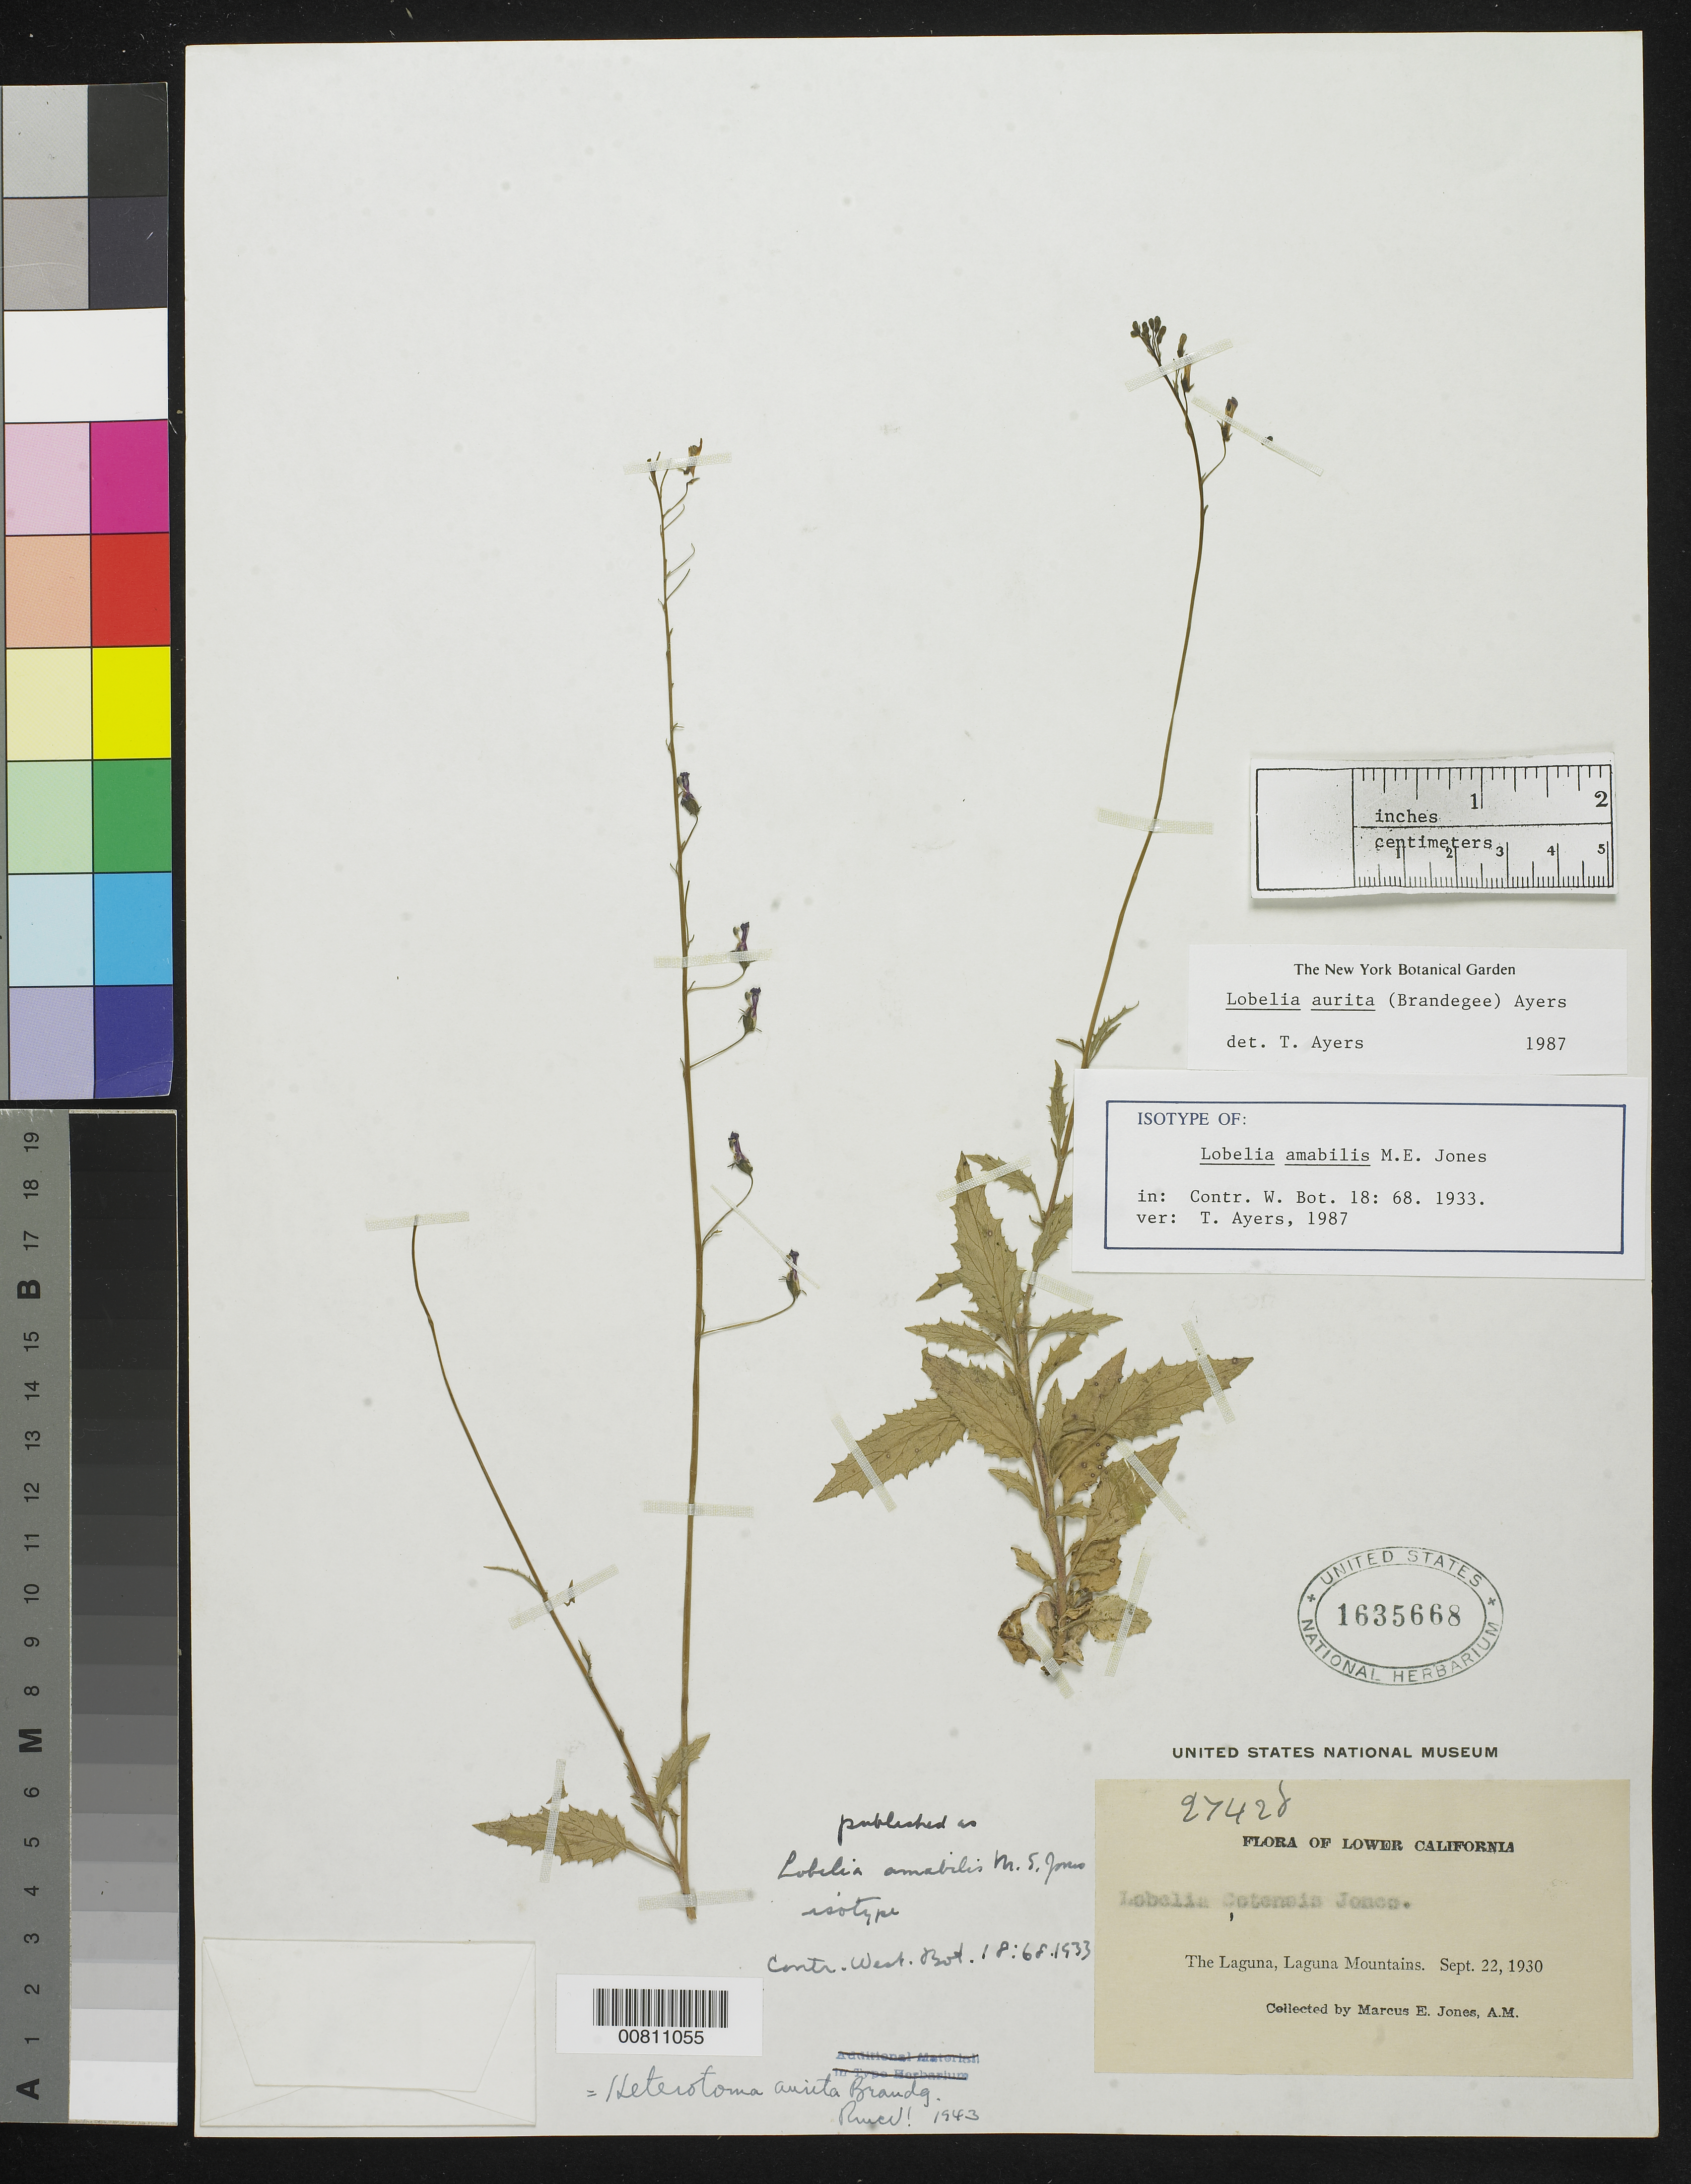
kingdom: Plantae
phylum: Tracheophyta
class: Magnoliopsida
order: Asterales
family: Campanulaceae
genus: Lobelia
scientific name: Lobelia amabilis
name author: M.E. Jones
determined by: Ayers, Tina J.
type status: Isotype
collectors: M. E. Jones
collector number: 27428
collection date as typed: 22 Sep 1930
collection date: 1930-09-22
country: Mexico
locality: The Laguna, Laguna Mountains.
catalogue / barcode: US 1635668